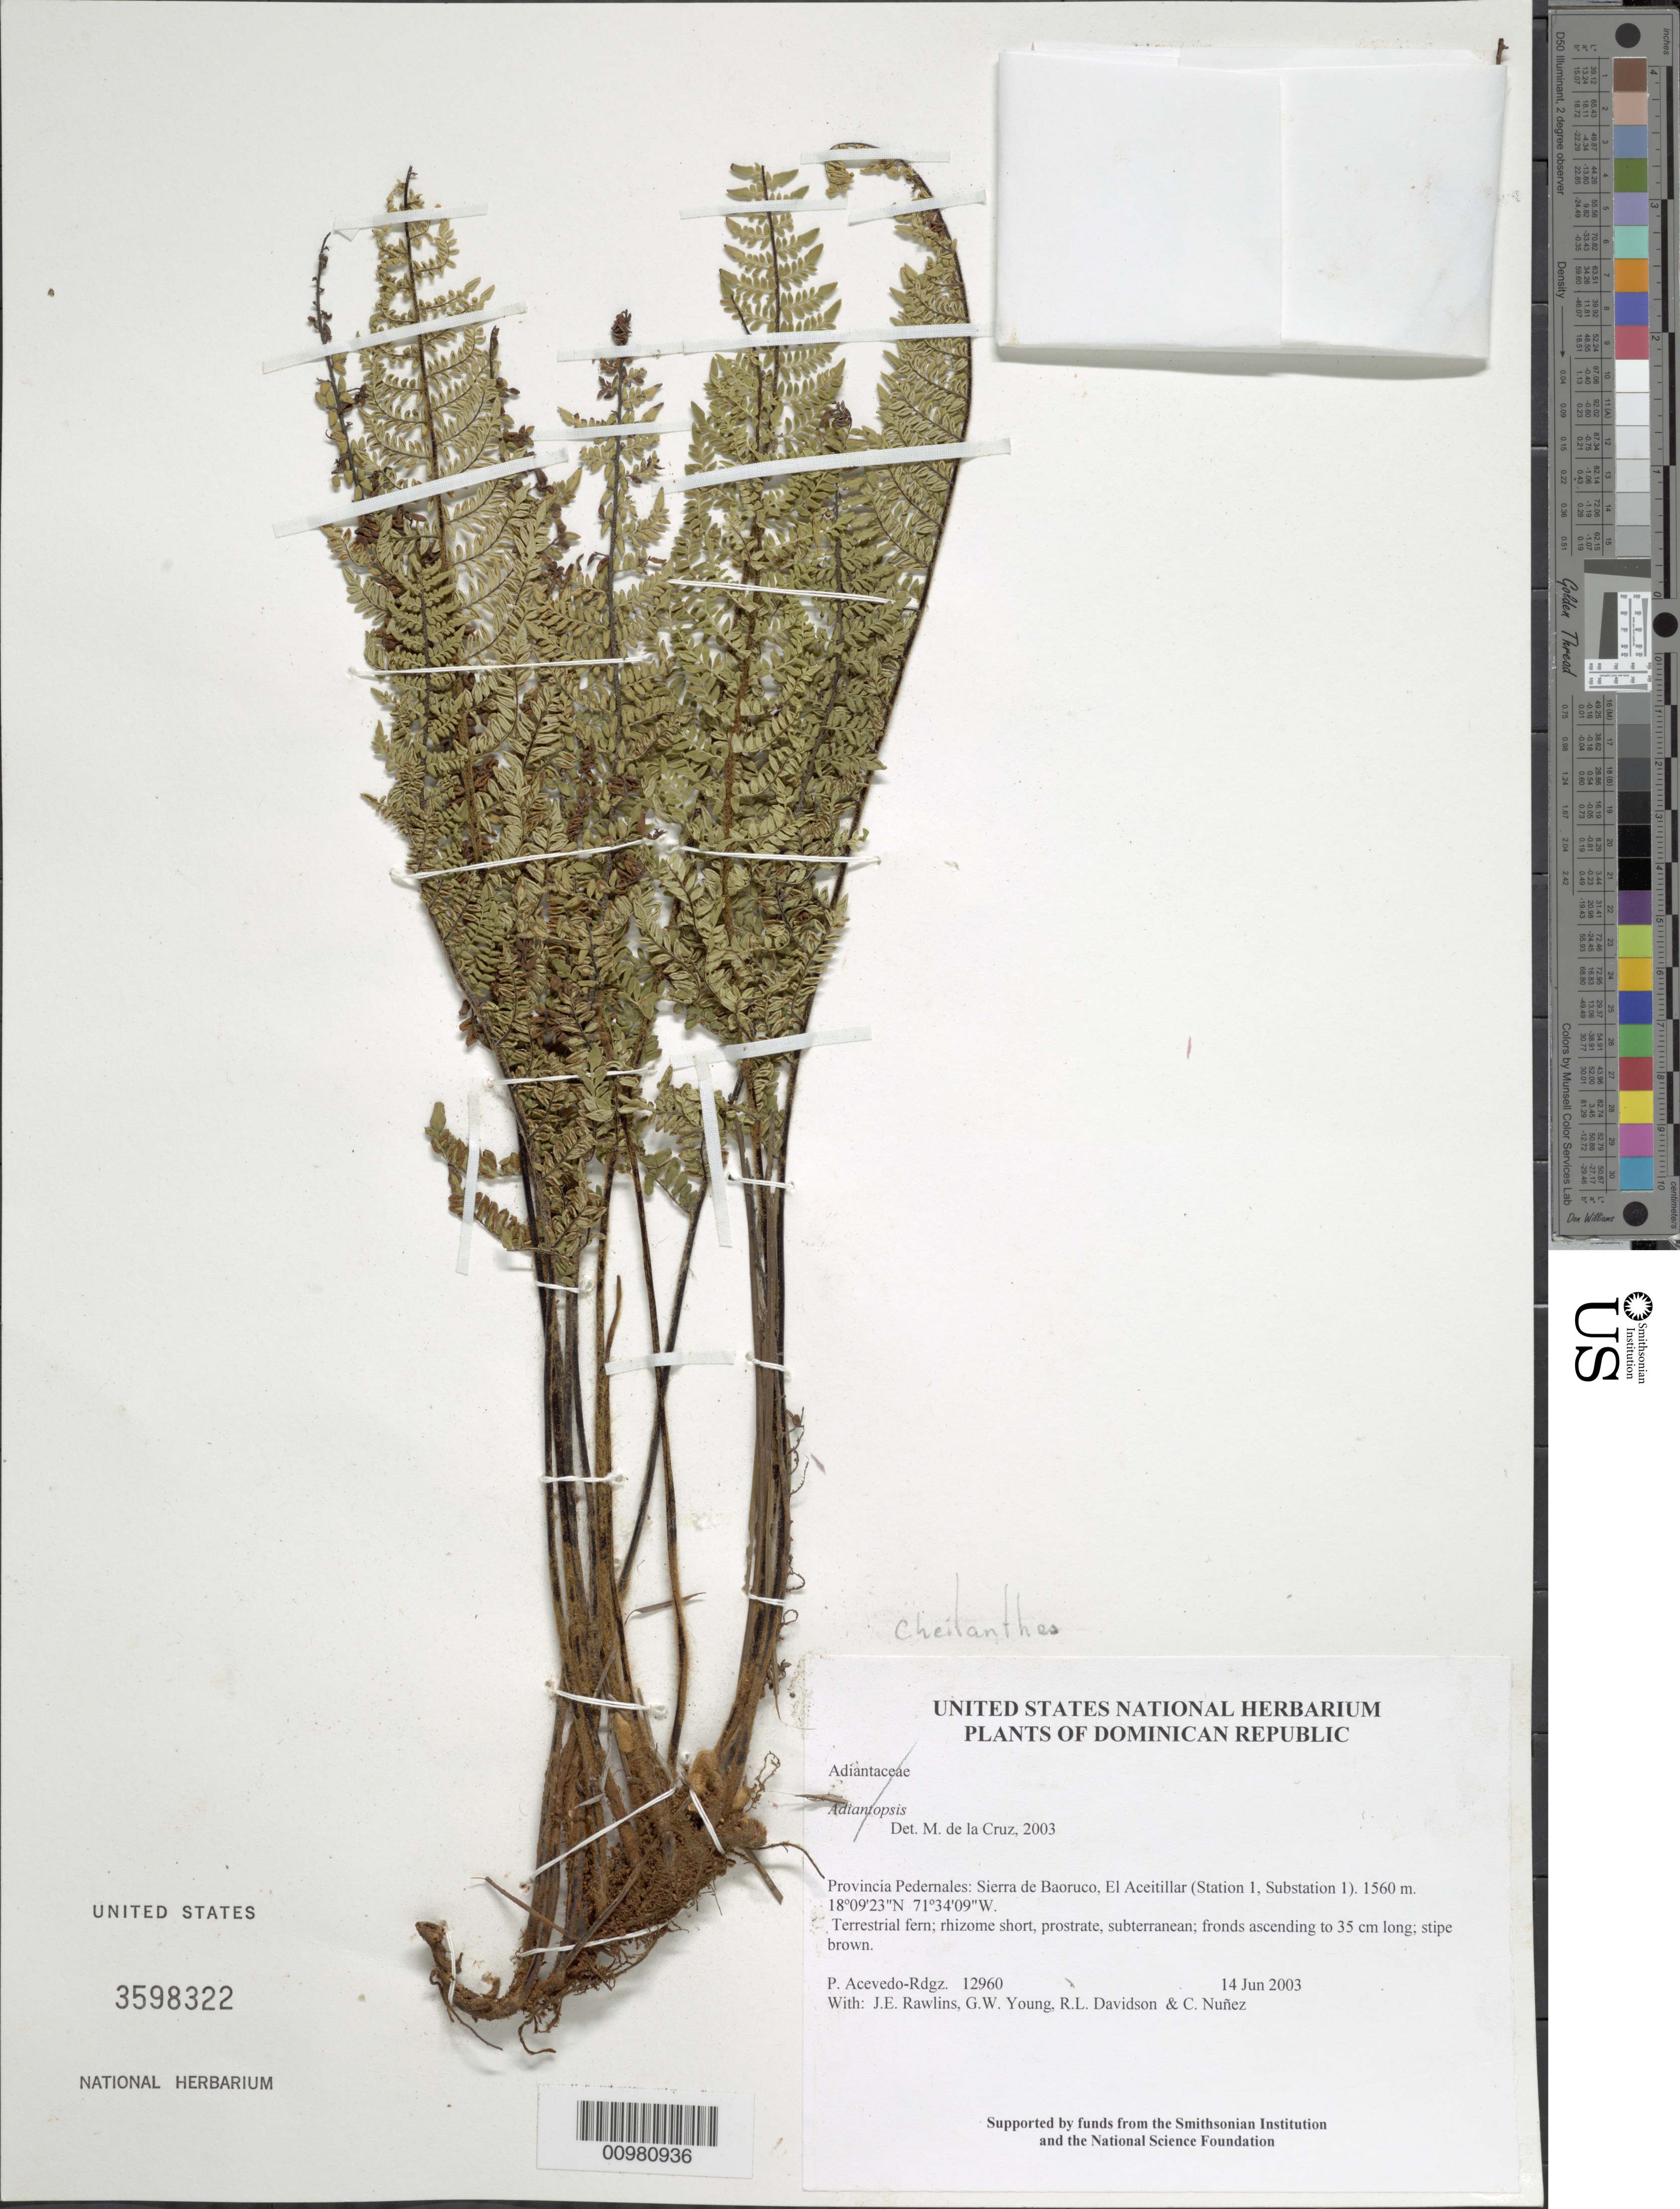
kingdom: Plantae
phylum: Tracheophyta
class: Polypodiopsida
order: Polypodiales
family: Pteridaceae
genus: Myriopteris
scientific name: Myriopteris microphylla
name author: (Sw.) Grusz & Windham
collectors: P. Acevedo-Rodr., J. Rawlins, G. Young, R. Davidson & C. Nunez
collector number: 12960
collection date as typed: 14 Jun 2003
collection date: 2003-06-14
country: Dominican Republic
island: Hispaniola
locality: Provincia Pedernales: Sierra de Baoruco, El Aceitillar (Station 1, Substation 1).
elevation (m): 1560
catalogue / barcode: US 3598322